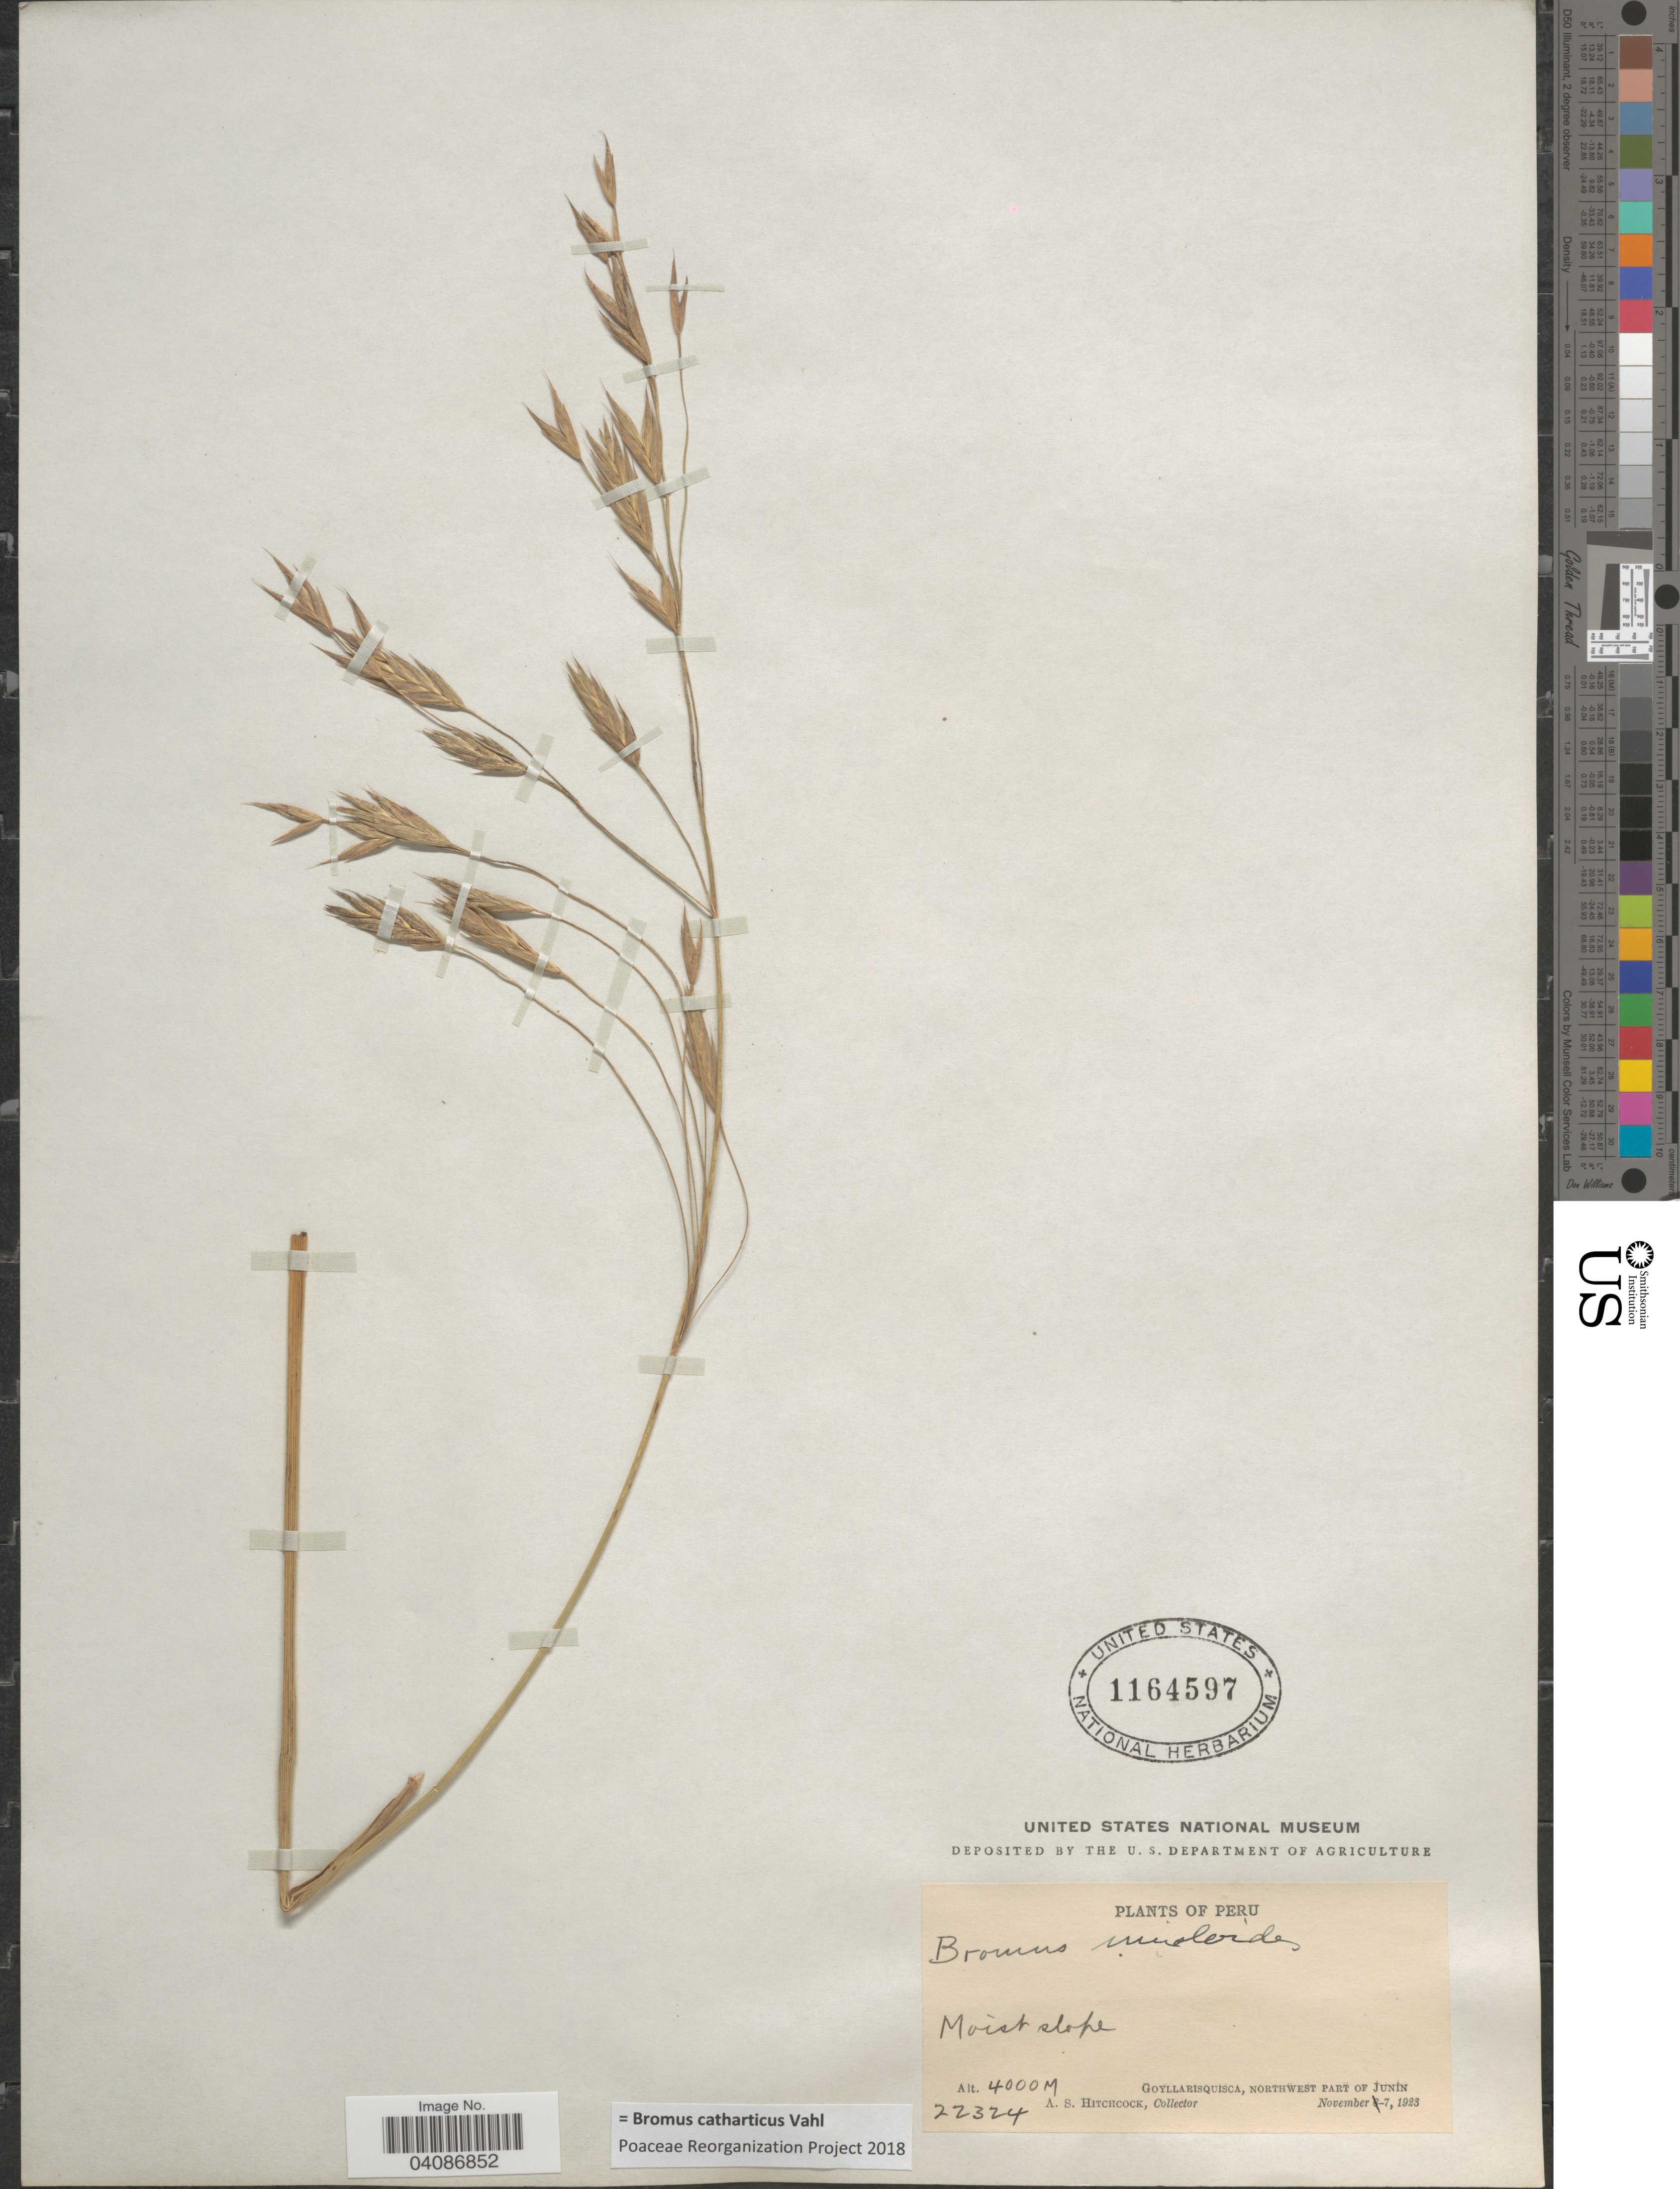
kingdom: Plantae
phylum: Tracheophyta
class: Liliopsida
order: Poales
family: Poaceae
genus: Bromus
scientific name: Bromus catharticus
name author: Vahl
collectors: A. S. Hitchcock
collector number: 22324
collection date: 1923-11-07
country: Peru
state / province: Junín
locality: Goyllarisquisca, Northwest part of Junín.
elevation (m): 4000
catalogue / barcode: US 1164597